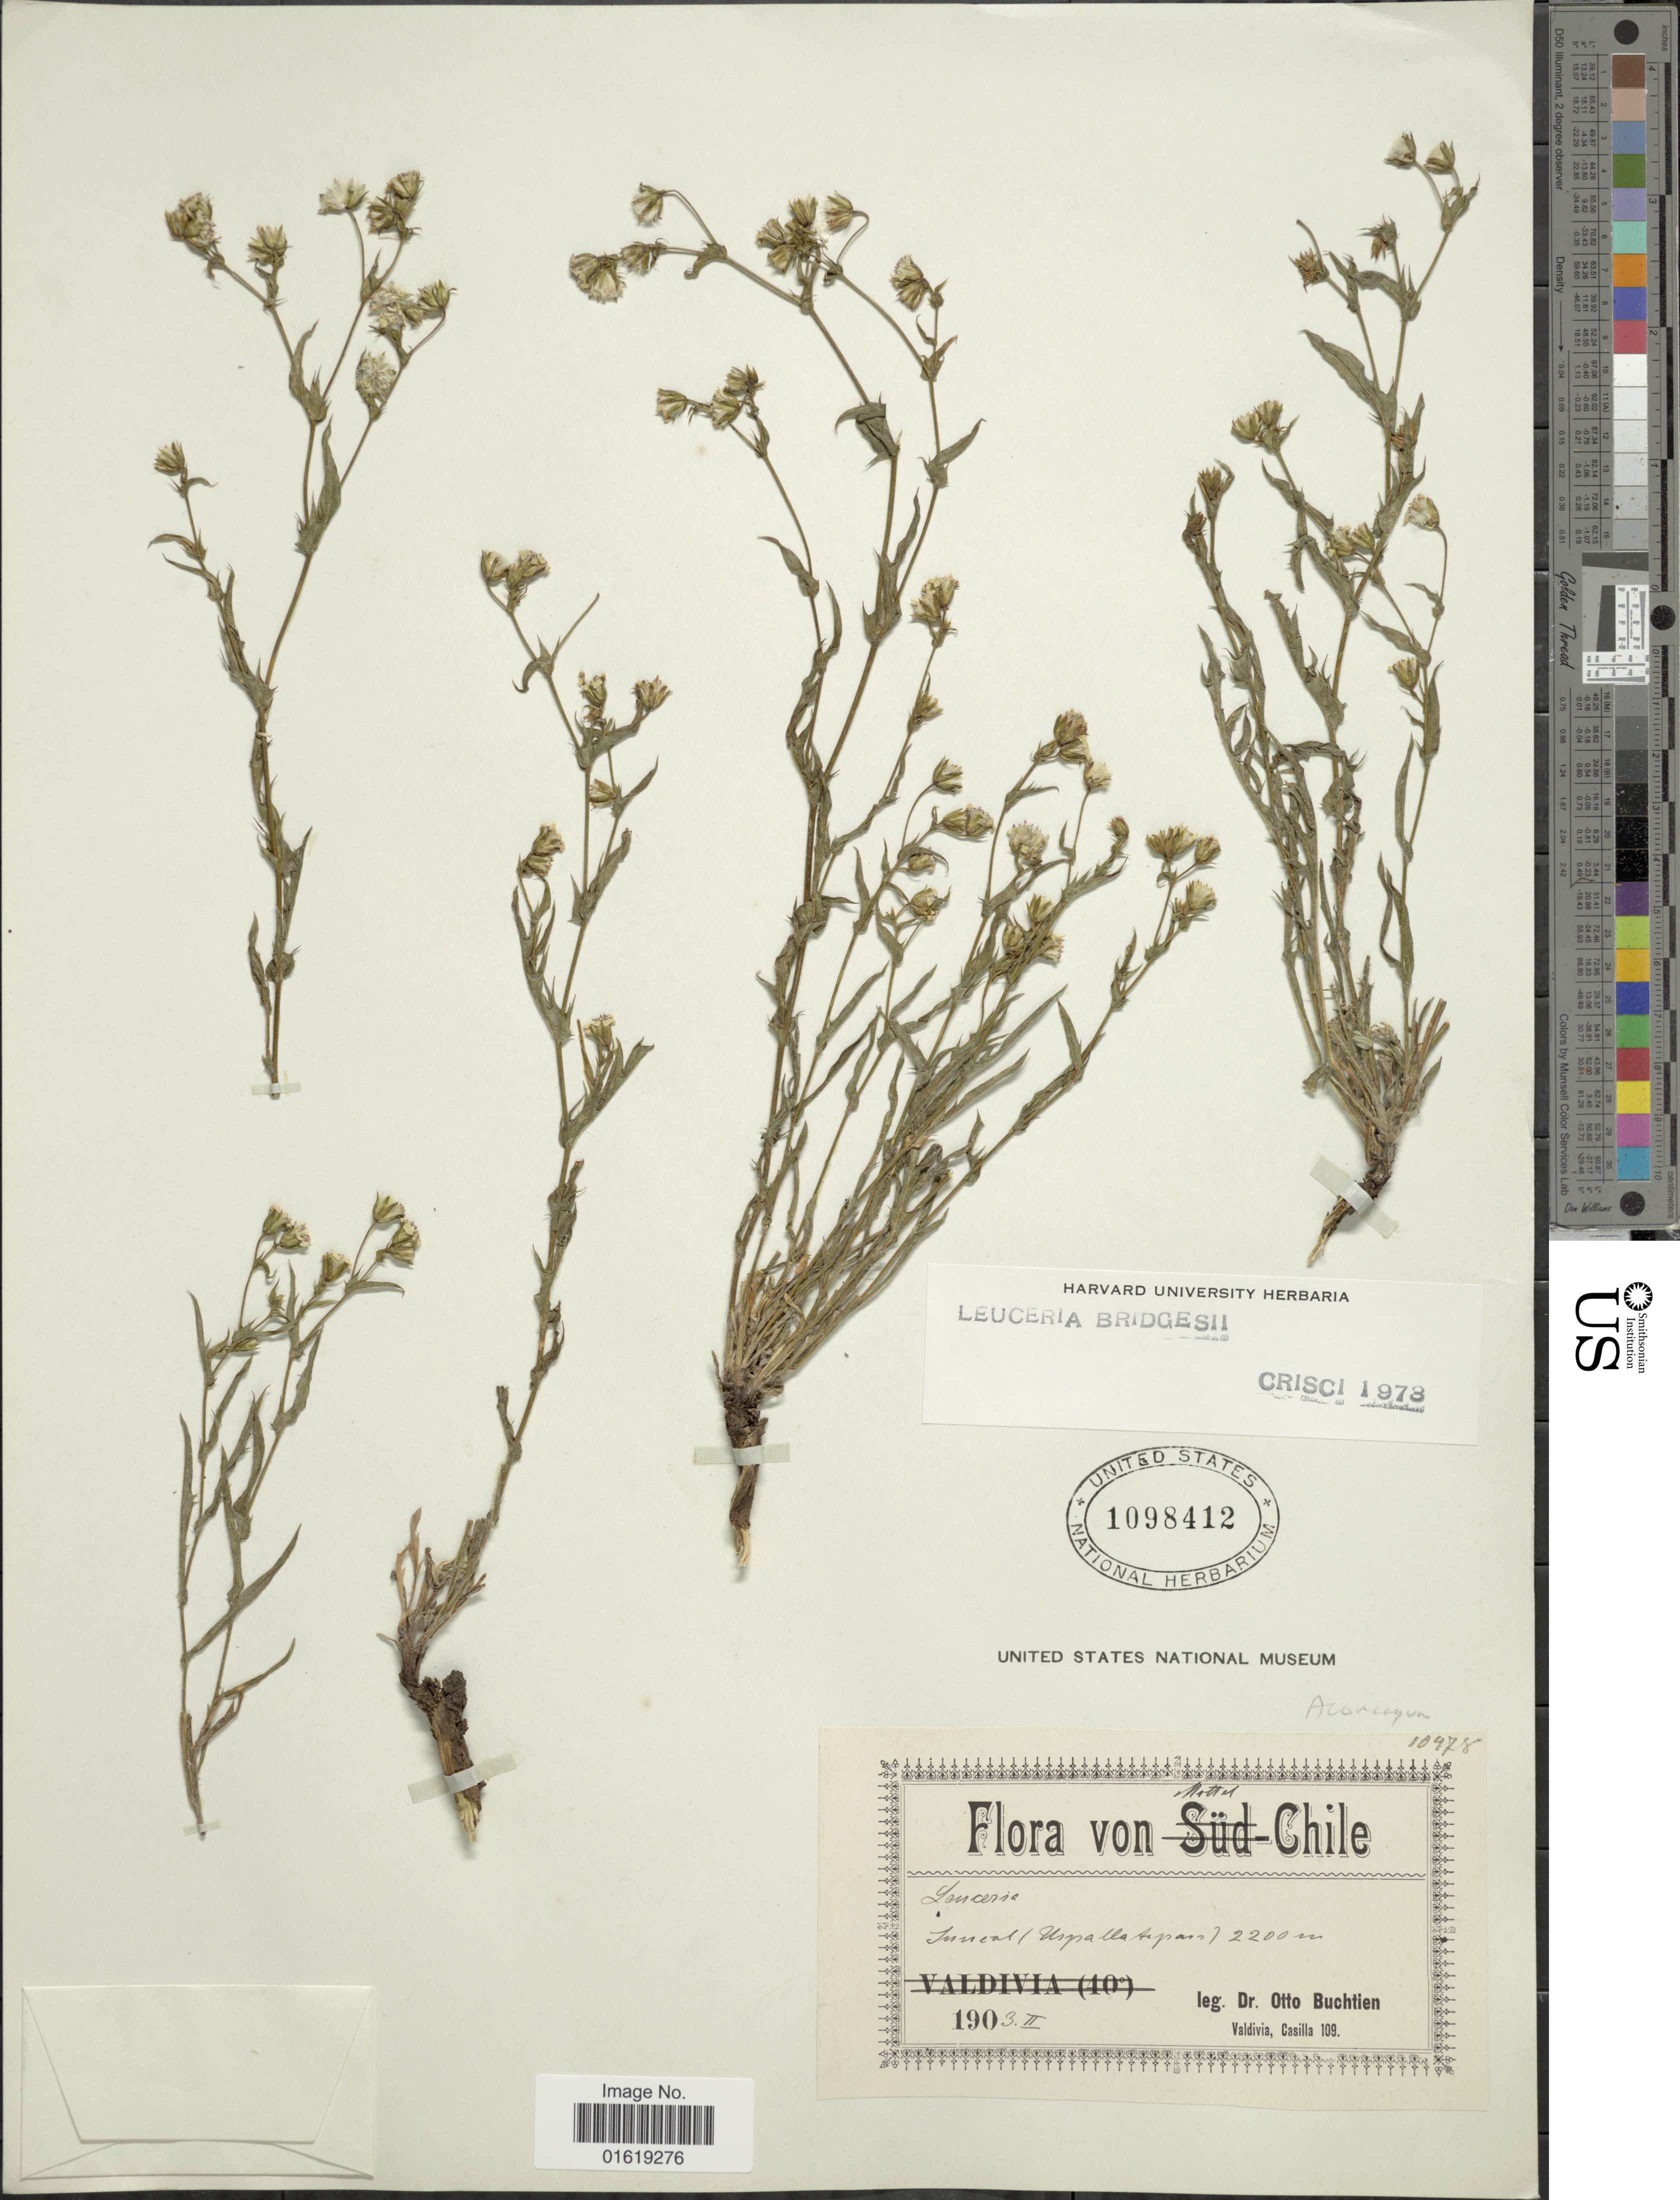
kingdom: Plantae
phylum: Tracheophyta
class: Magnoliopsida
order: Asterales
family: Asteraceae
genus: Leucheria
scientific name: Leucheria bridgesii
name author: Hook. & Arn.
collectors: O. Buchtien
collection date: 1903-02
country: Chile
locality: Juncal (Uspallata Pass).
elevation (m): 2200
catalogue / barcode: US 1098412